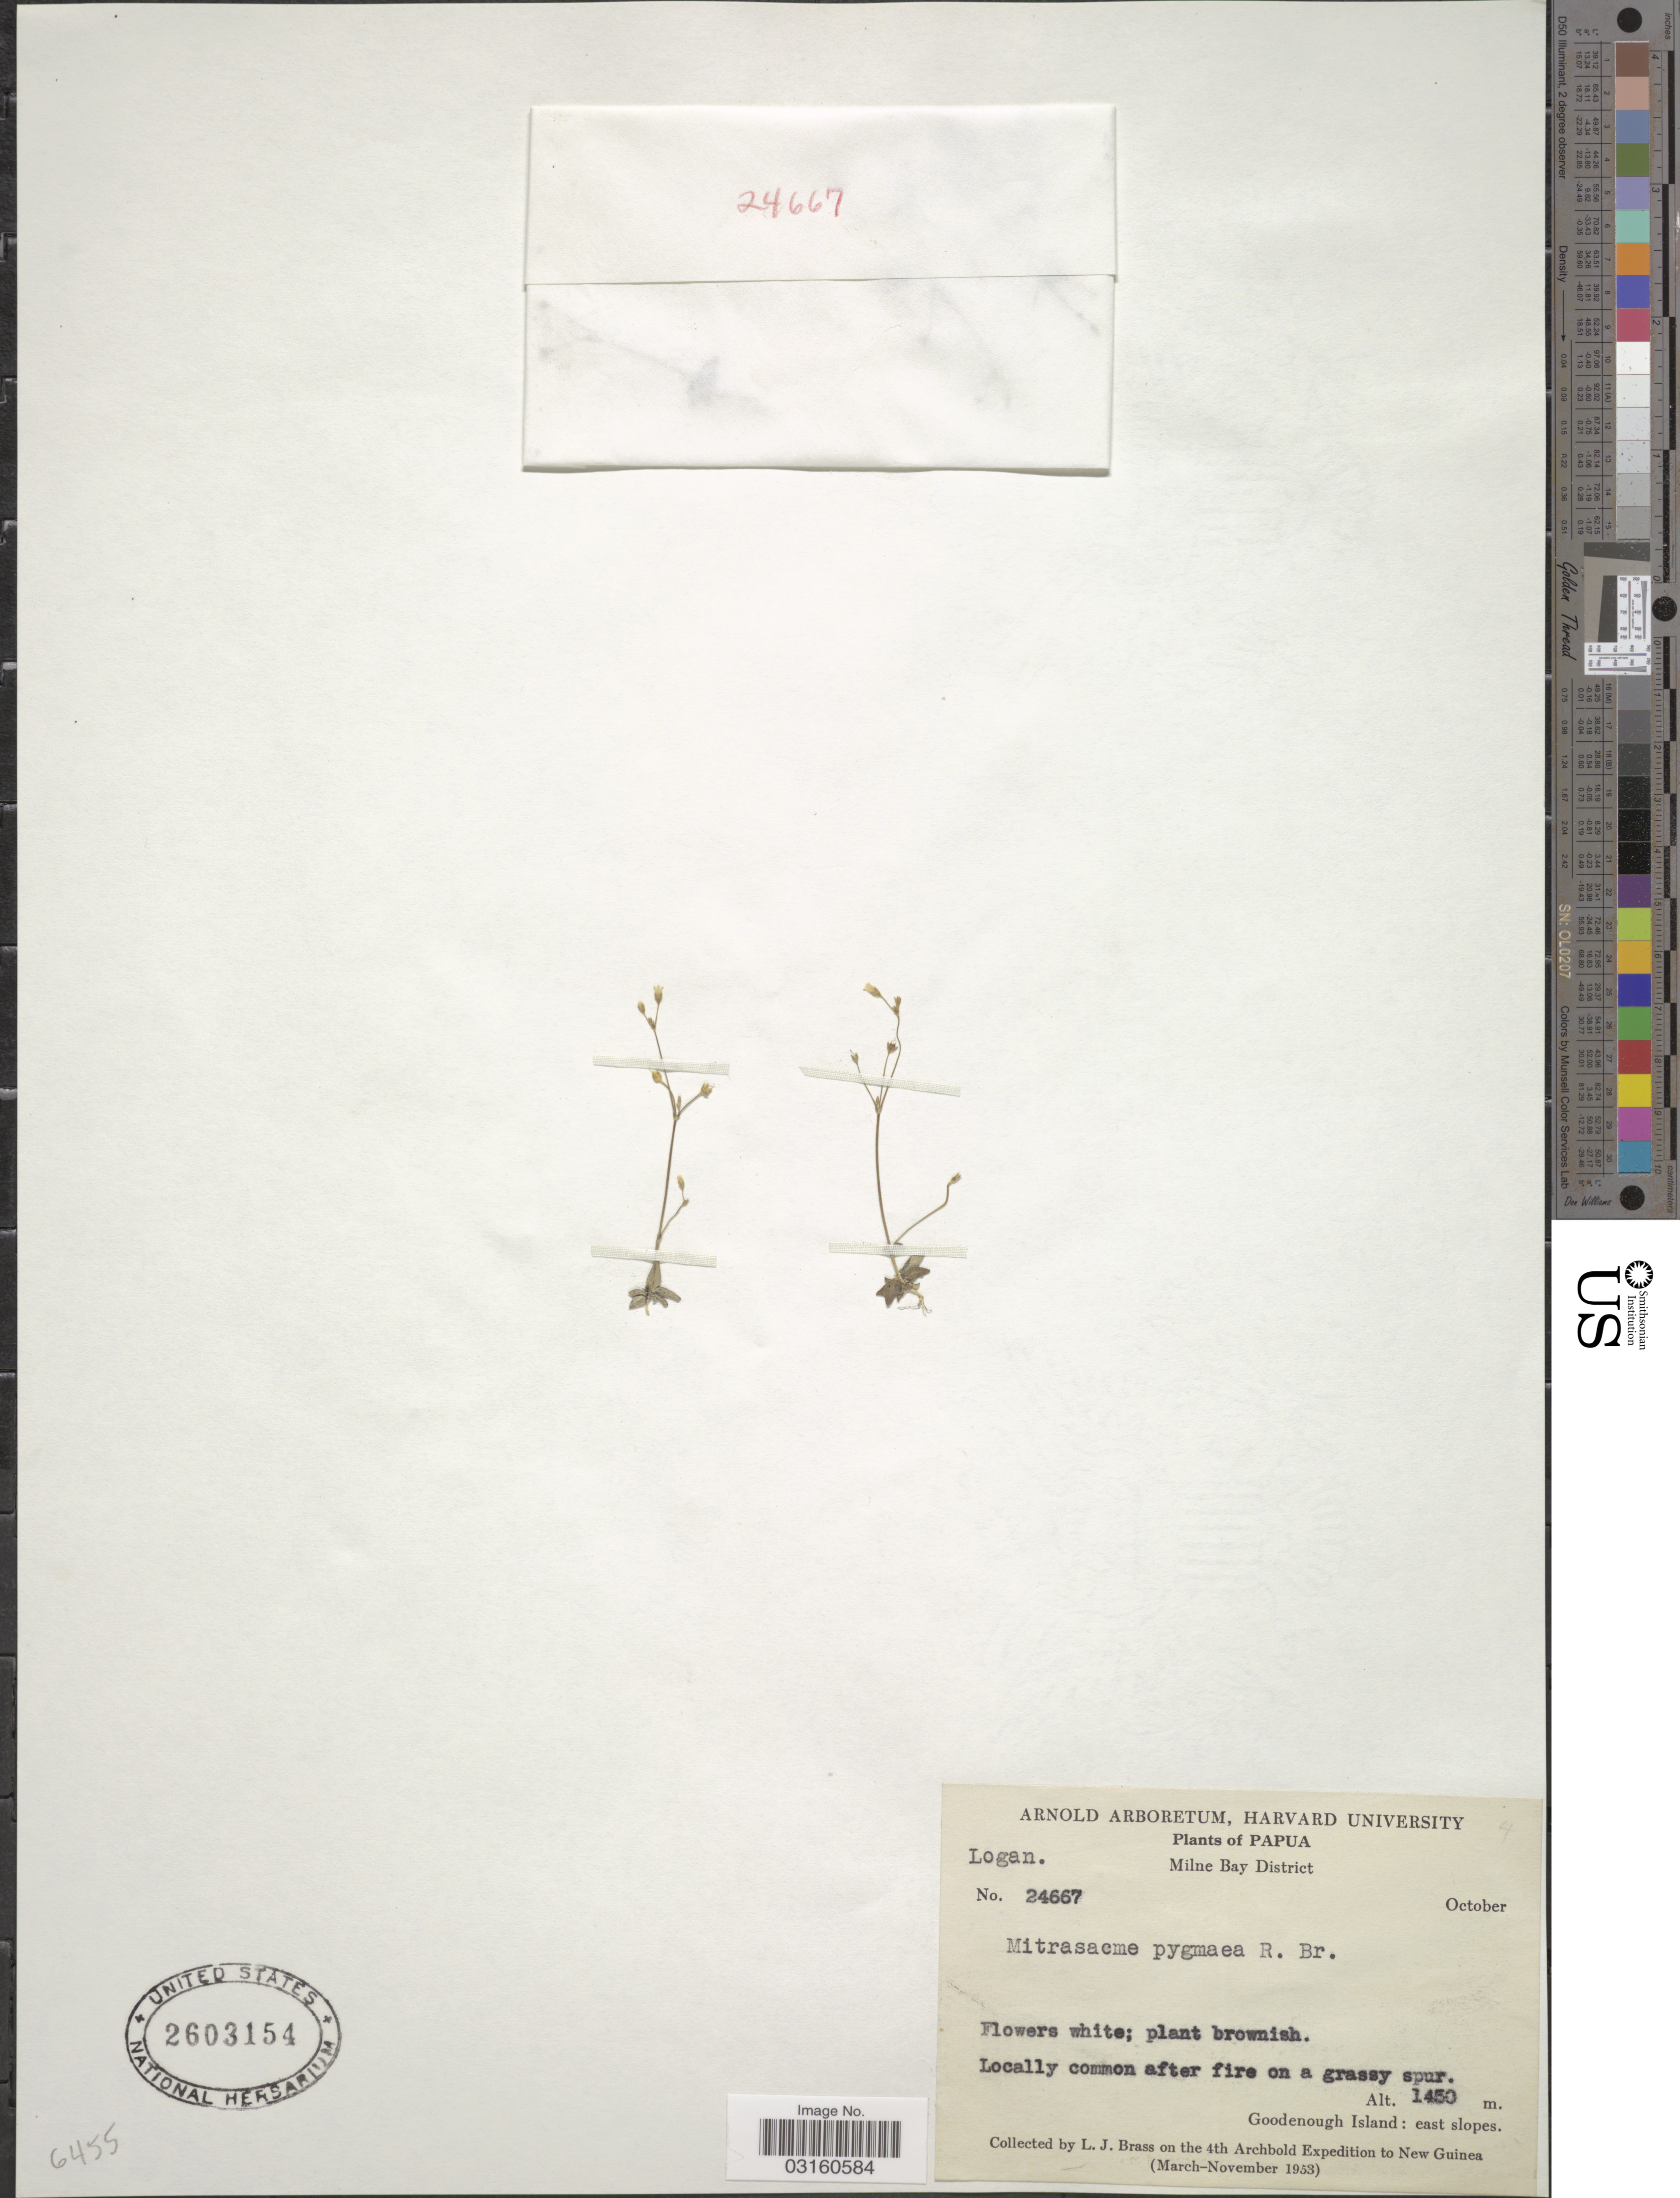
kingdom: Plantae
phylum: Tracheophyta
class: Magnoliopsida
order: Gentianales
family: Loganiaceae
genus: Mitrasacme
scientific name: Mitrasacme pygmaea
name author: R. Br.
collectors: L. J. Brass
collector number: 34667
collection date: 1953-03/1953-11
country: Papua New Guinea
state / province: Milne Bay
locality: Milne Bay District. Goodenough Island: east slopes.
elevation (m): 1450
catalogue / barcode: US 2603154